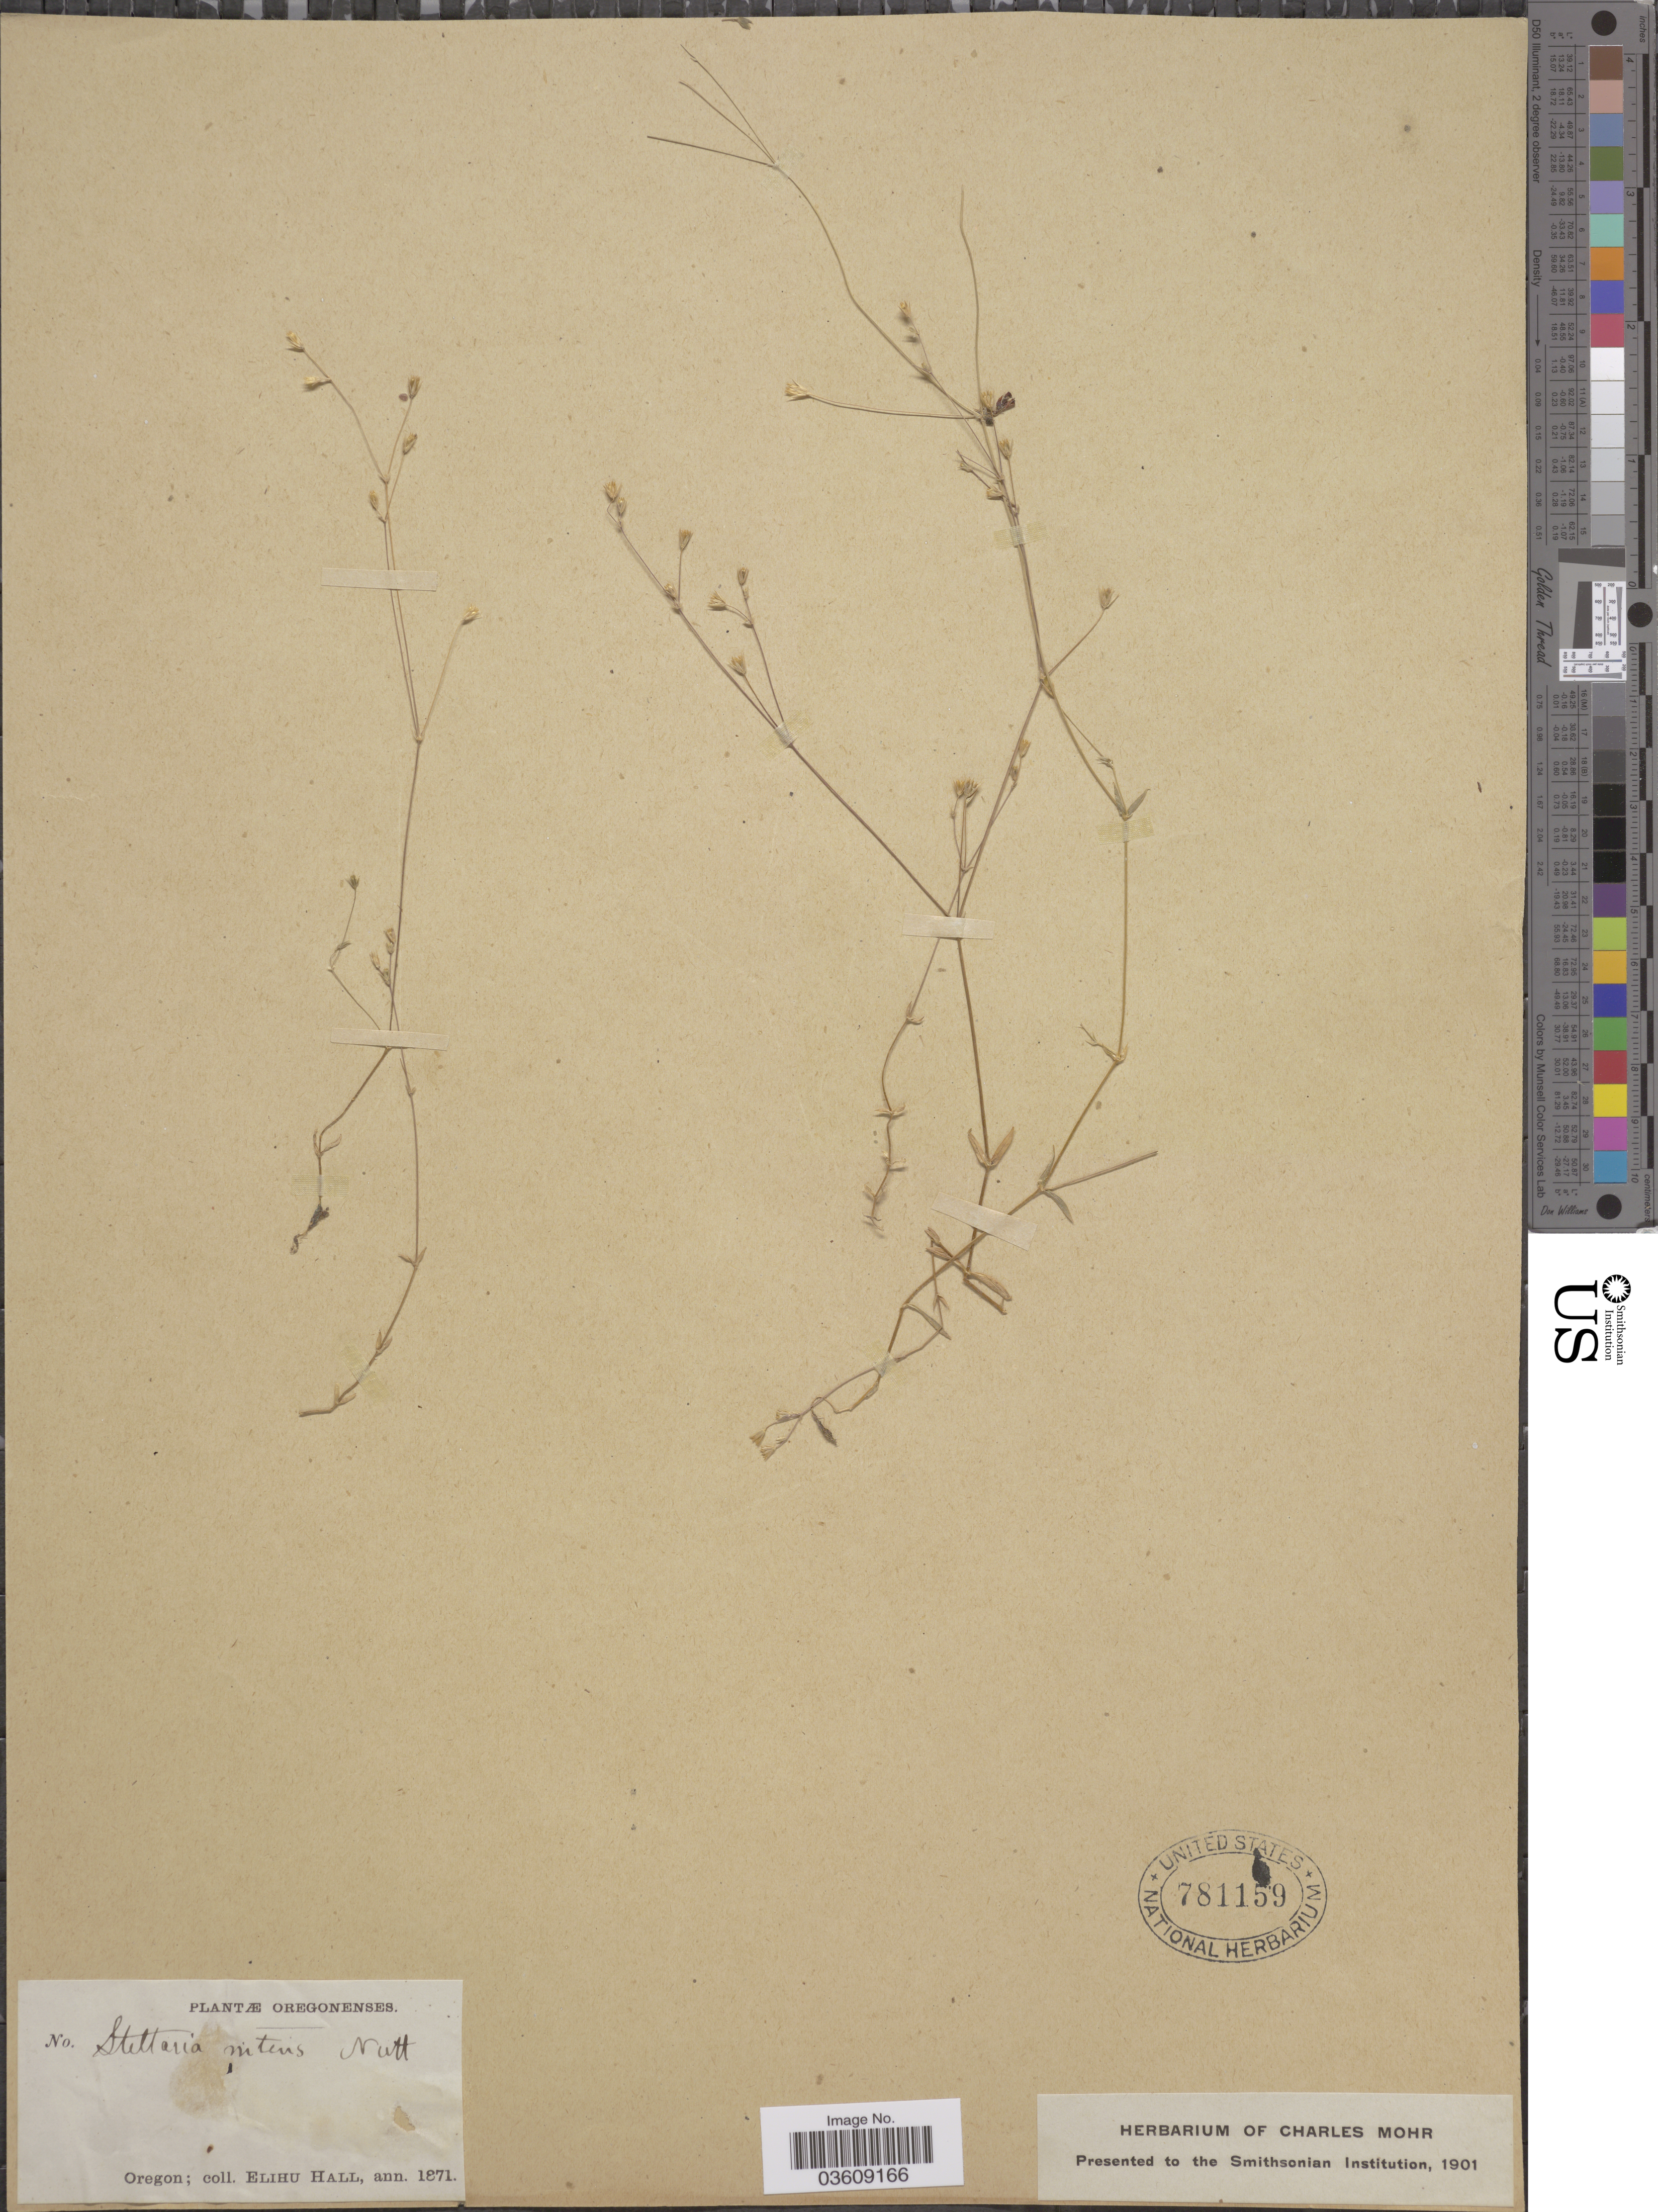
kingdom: Plantae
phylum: Tracheophyta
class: Magnoliopsida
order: Caryophyllales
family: Caryophyllaceae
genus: Stellaria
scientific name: Stellaria nitens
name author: Nutt.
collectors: E. Hall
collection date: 1871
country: United States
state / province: Oregon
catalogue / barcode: US 781159